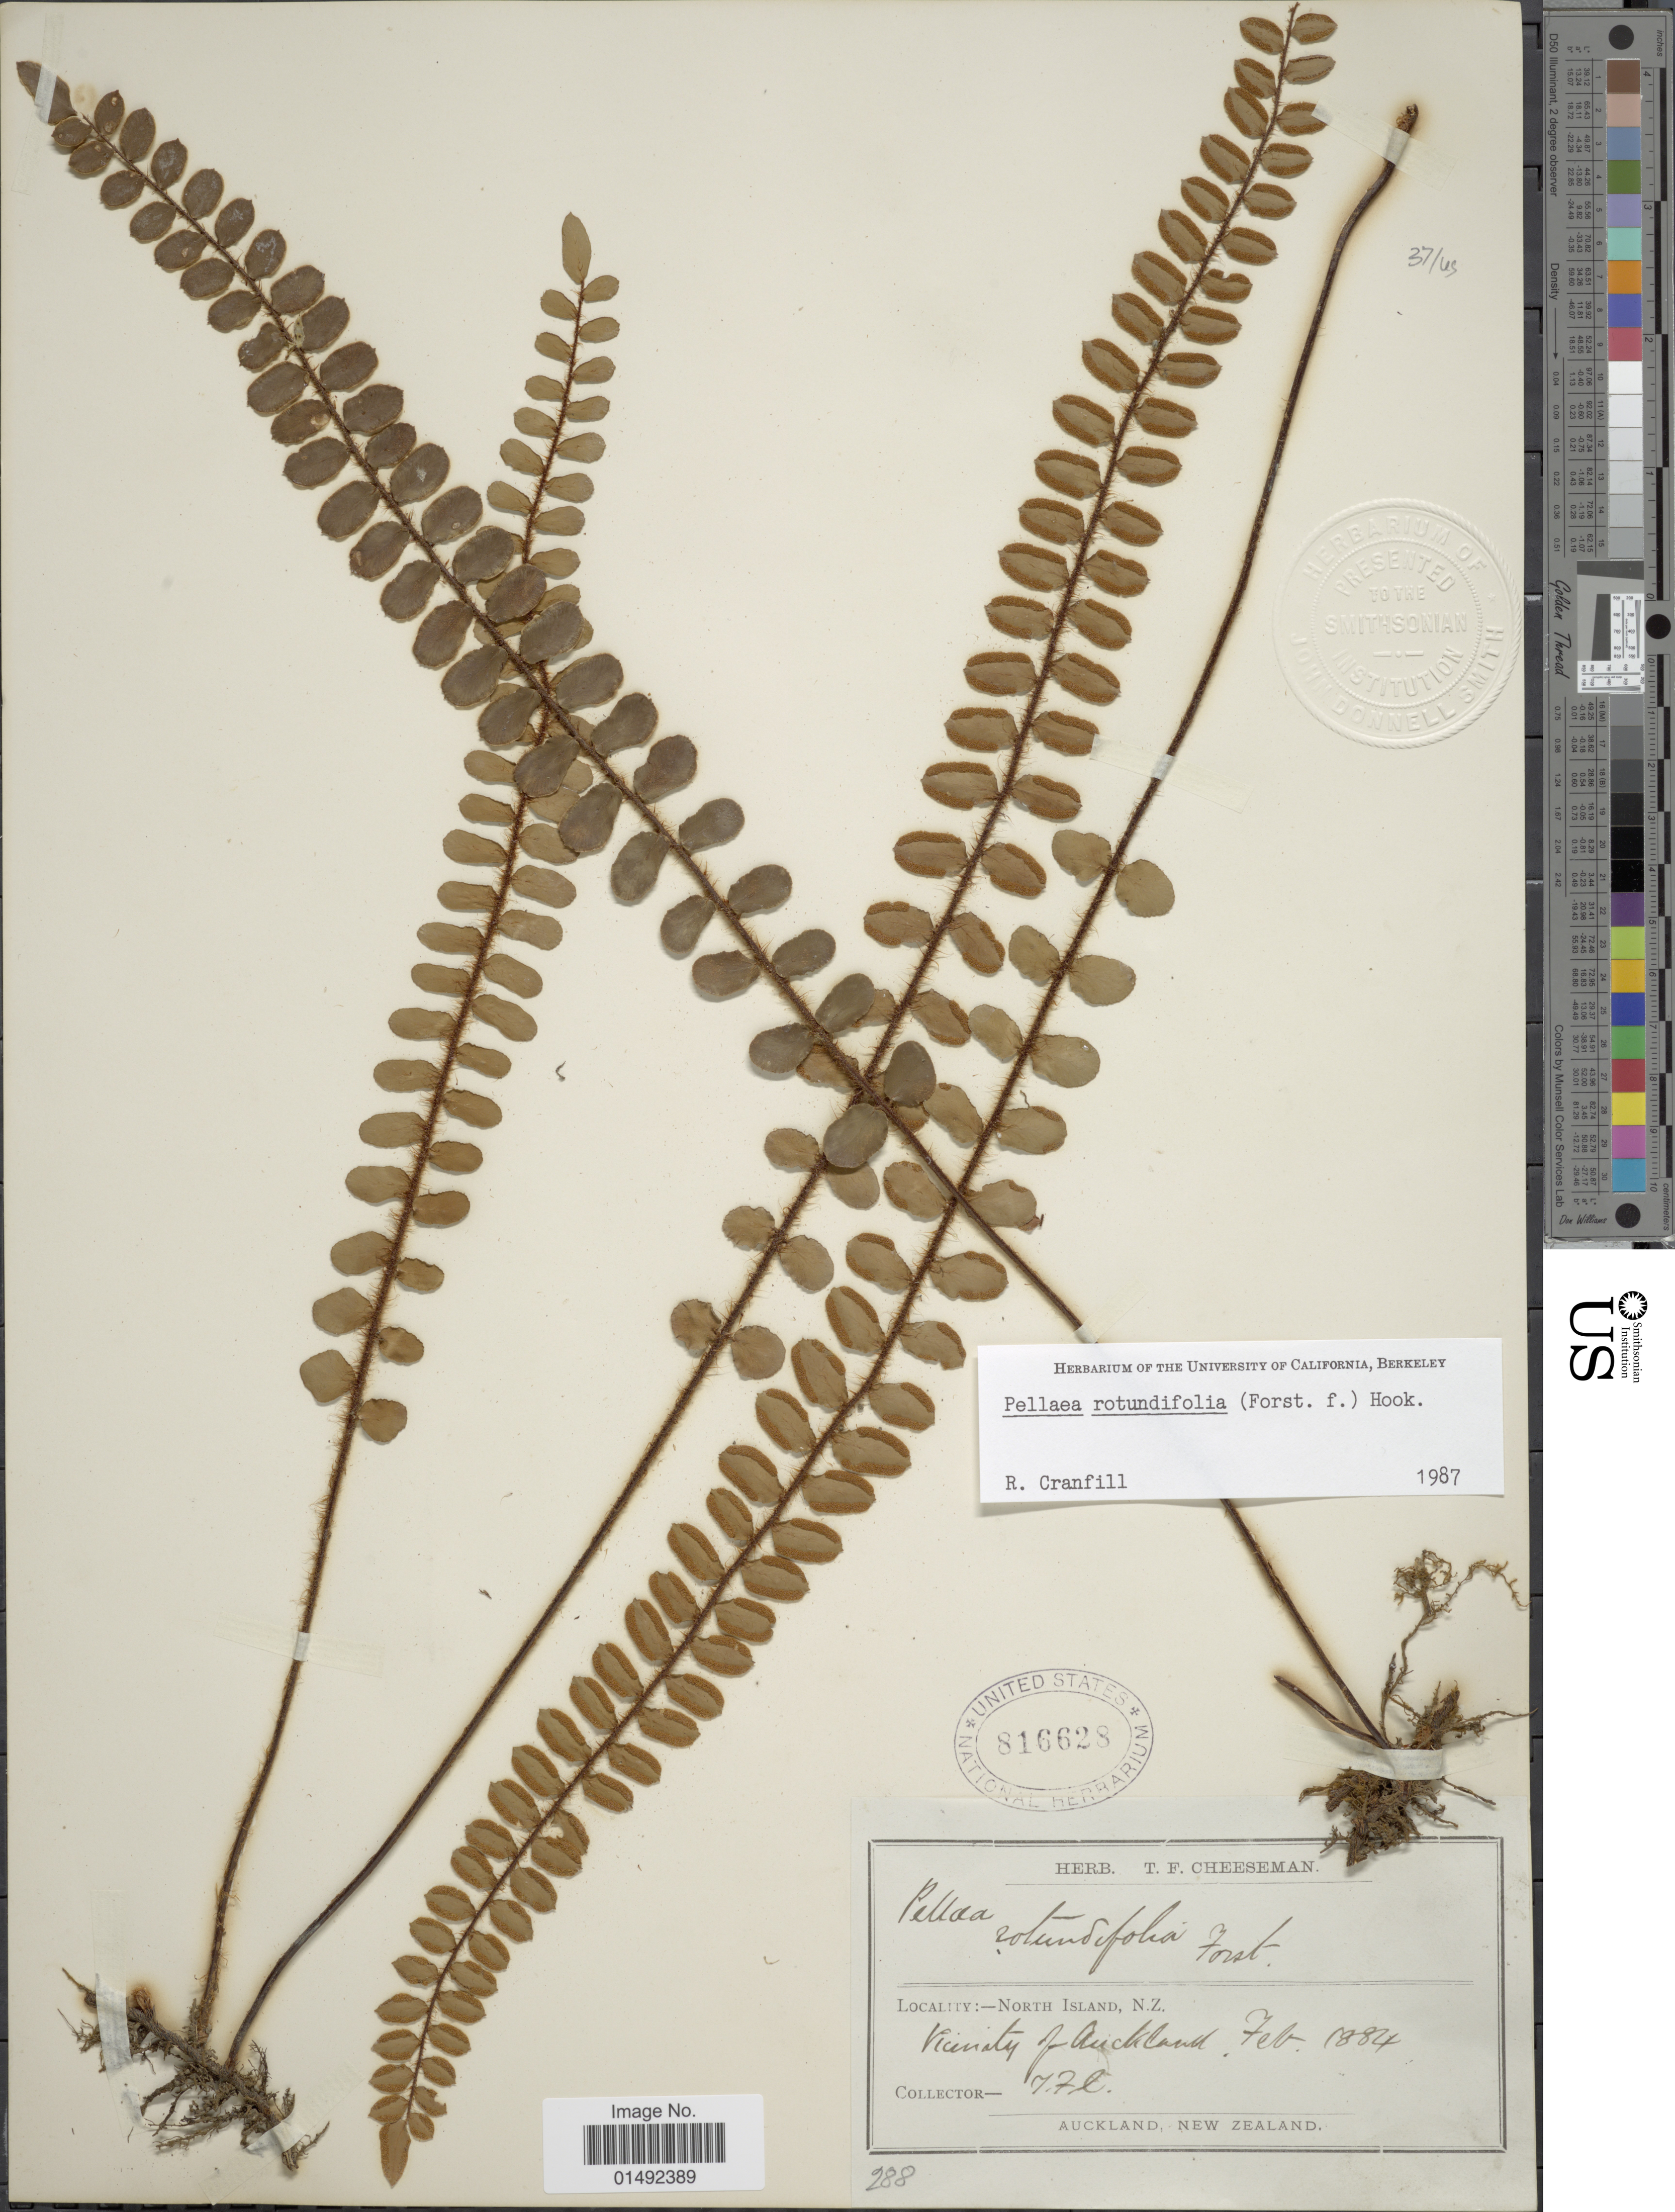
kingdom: Plantae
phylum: Tracheophyta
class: Polypodiopsida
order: Polypodiales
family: Pteridaceae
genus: Pellaea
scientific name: Pellaea rotundifolia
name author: Hook.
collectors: T. F. Cheeseman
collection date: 1884-02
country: New Zealand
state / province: Auckland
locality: North Island, Vicinity of Auckland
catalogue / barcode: US 816628